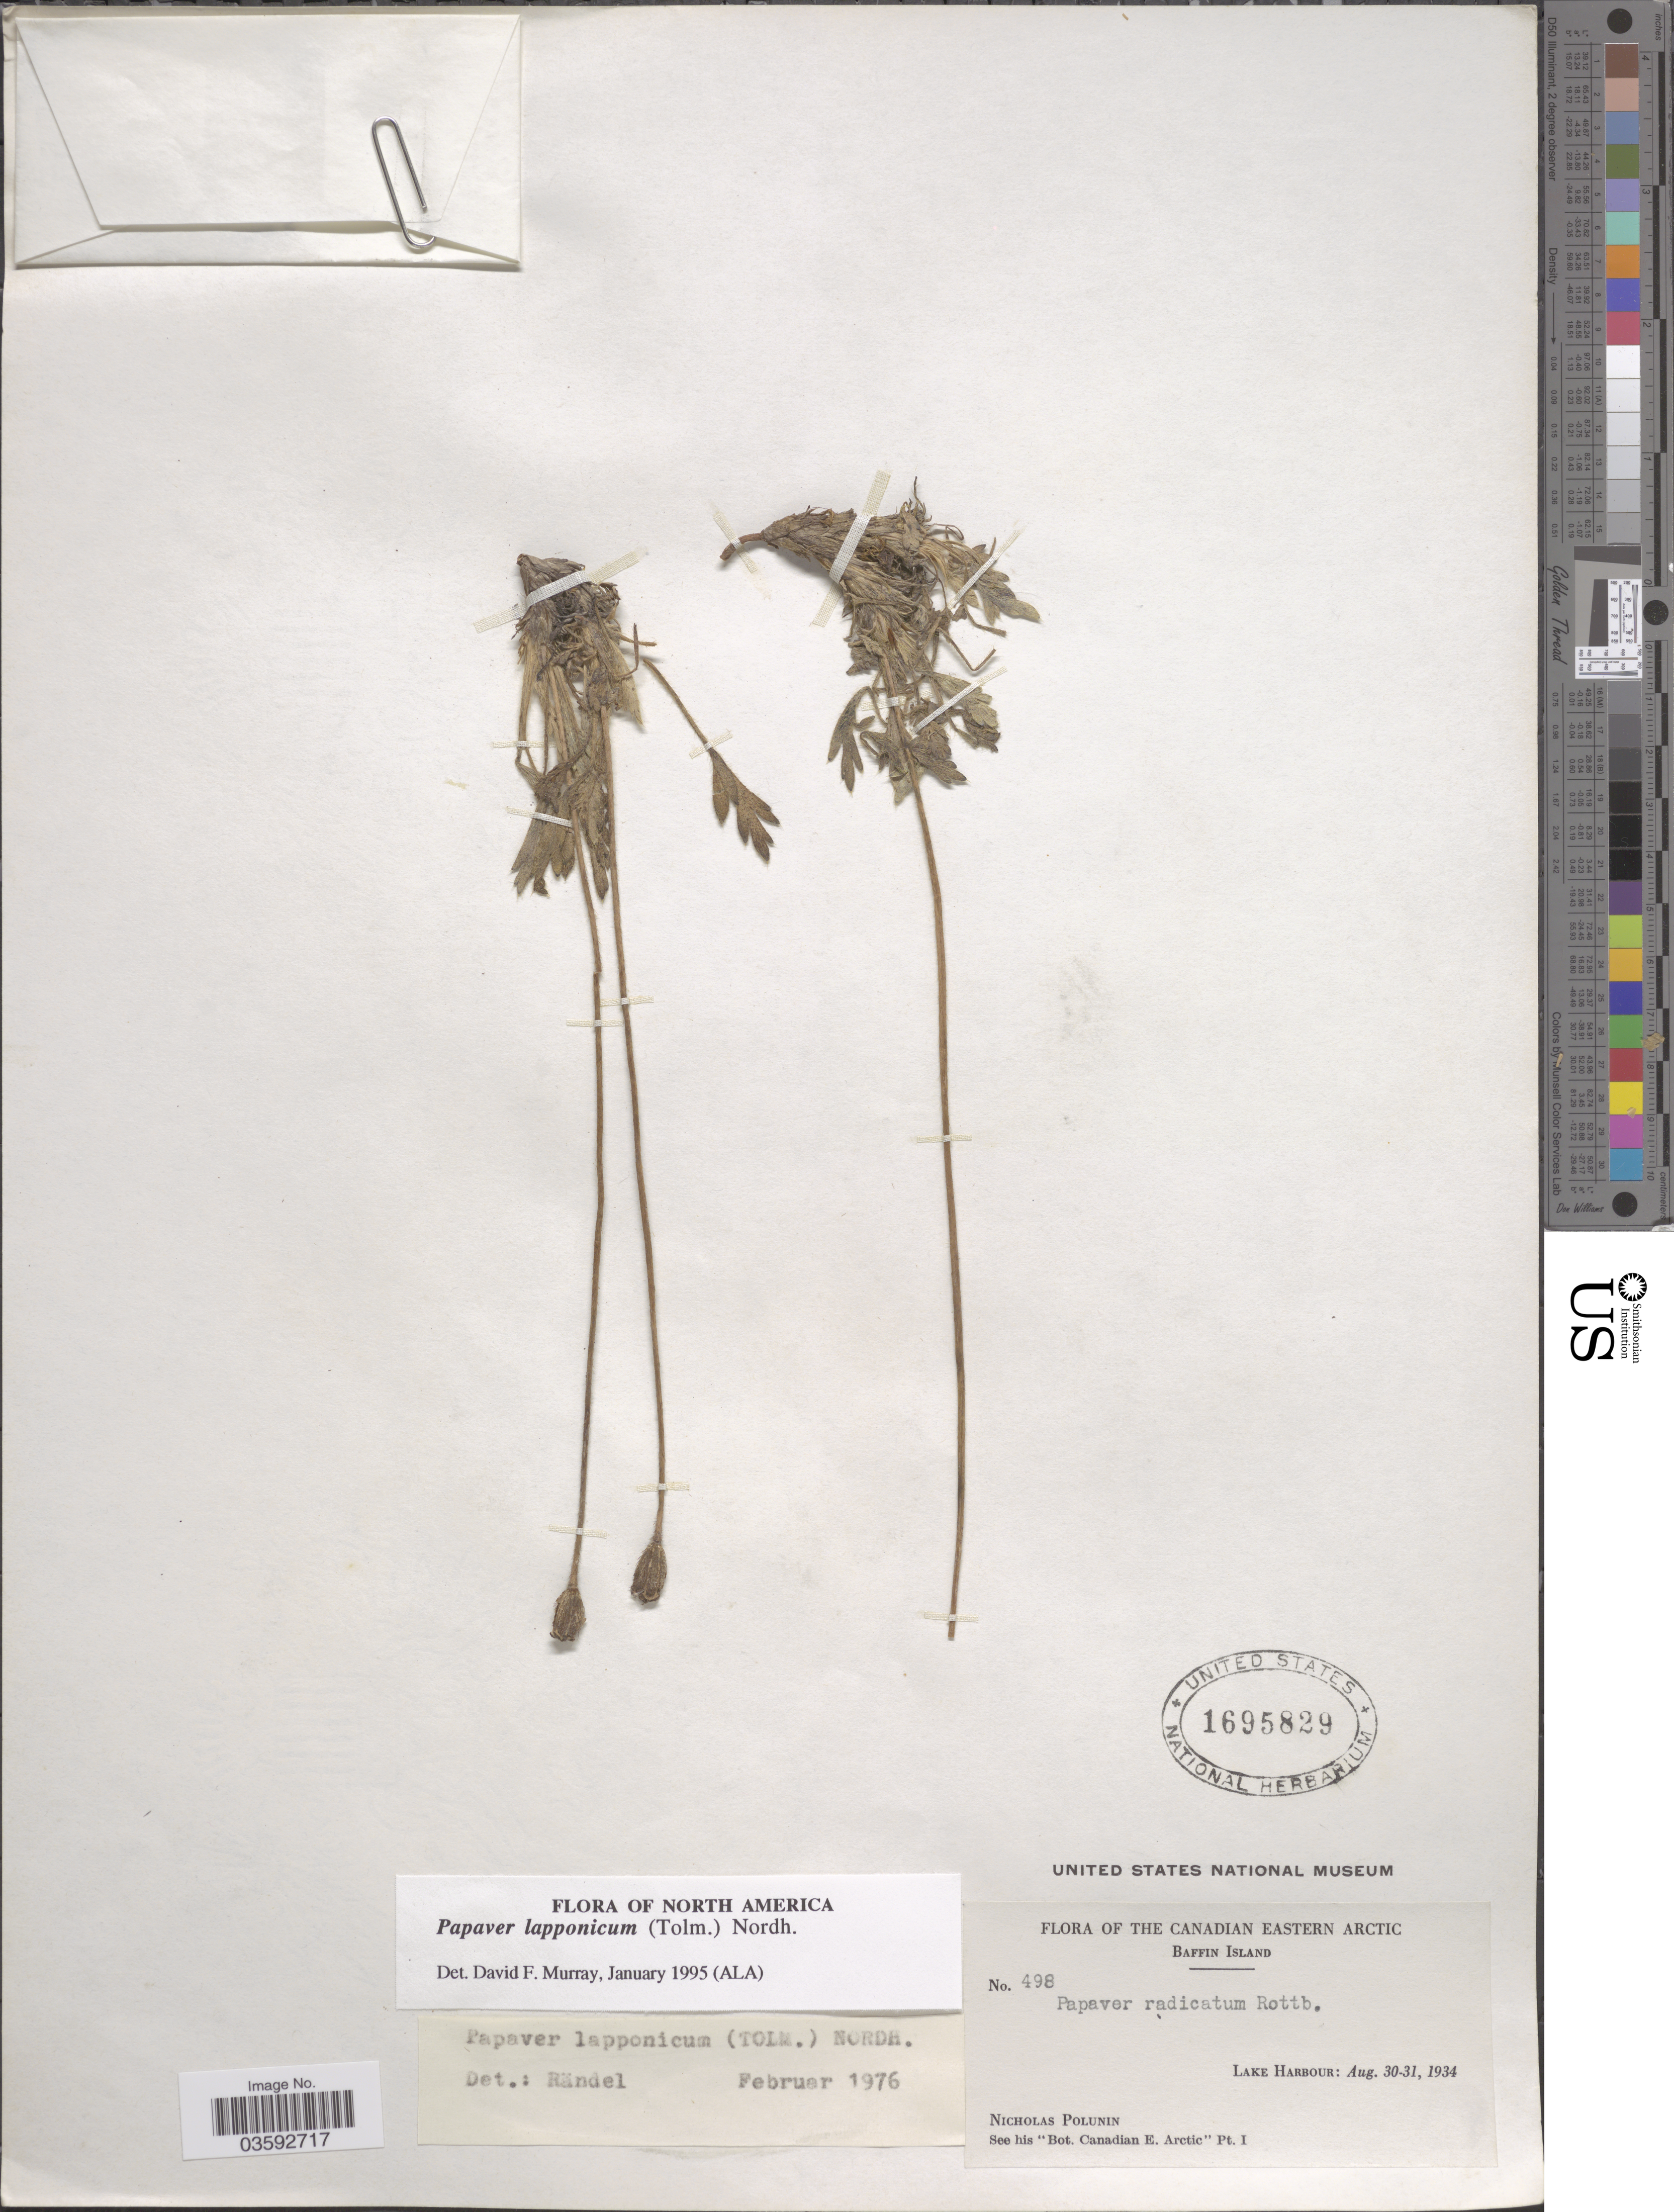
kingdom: Plantae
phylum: Tracheophyta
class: Magnoliopsida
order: Ranunculales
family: Papaveraceae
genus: Papaver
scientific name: Papaver lapponicum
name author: (Tolm.) Nordh.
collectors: N. V. Polunin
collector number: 498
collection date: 1934-08-30/1934-08-31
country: Canada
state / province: Nunavut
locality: The Canadian Eastern Arctic. Baffin Island. Lake Harbour.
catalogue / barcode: US 1695829